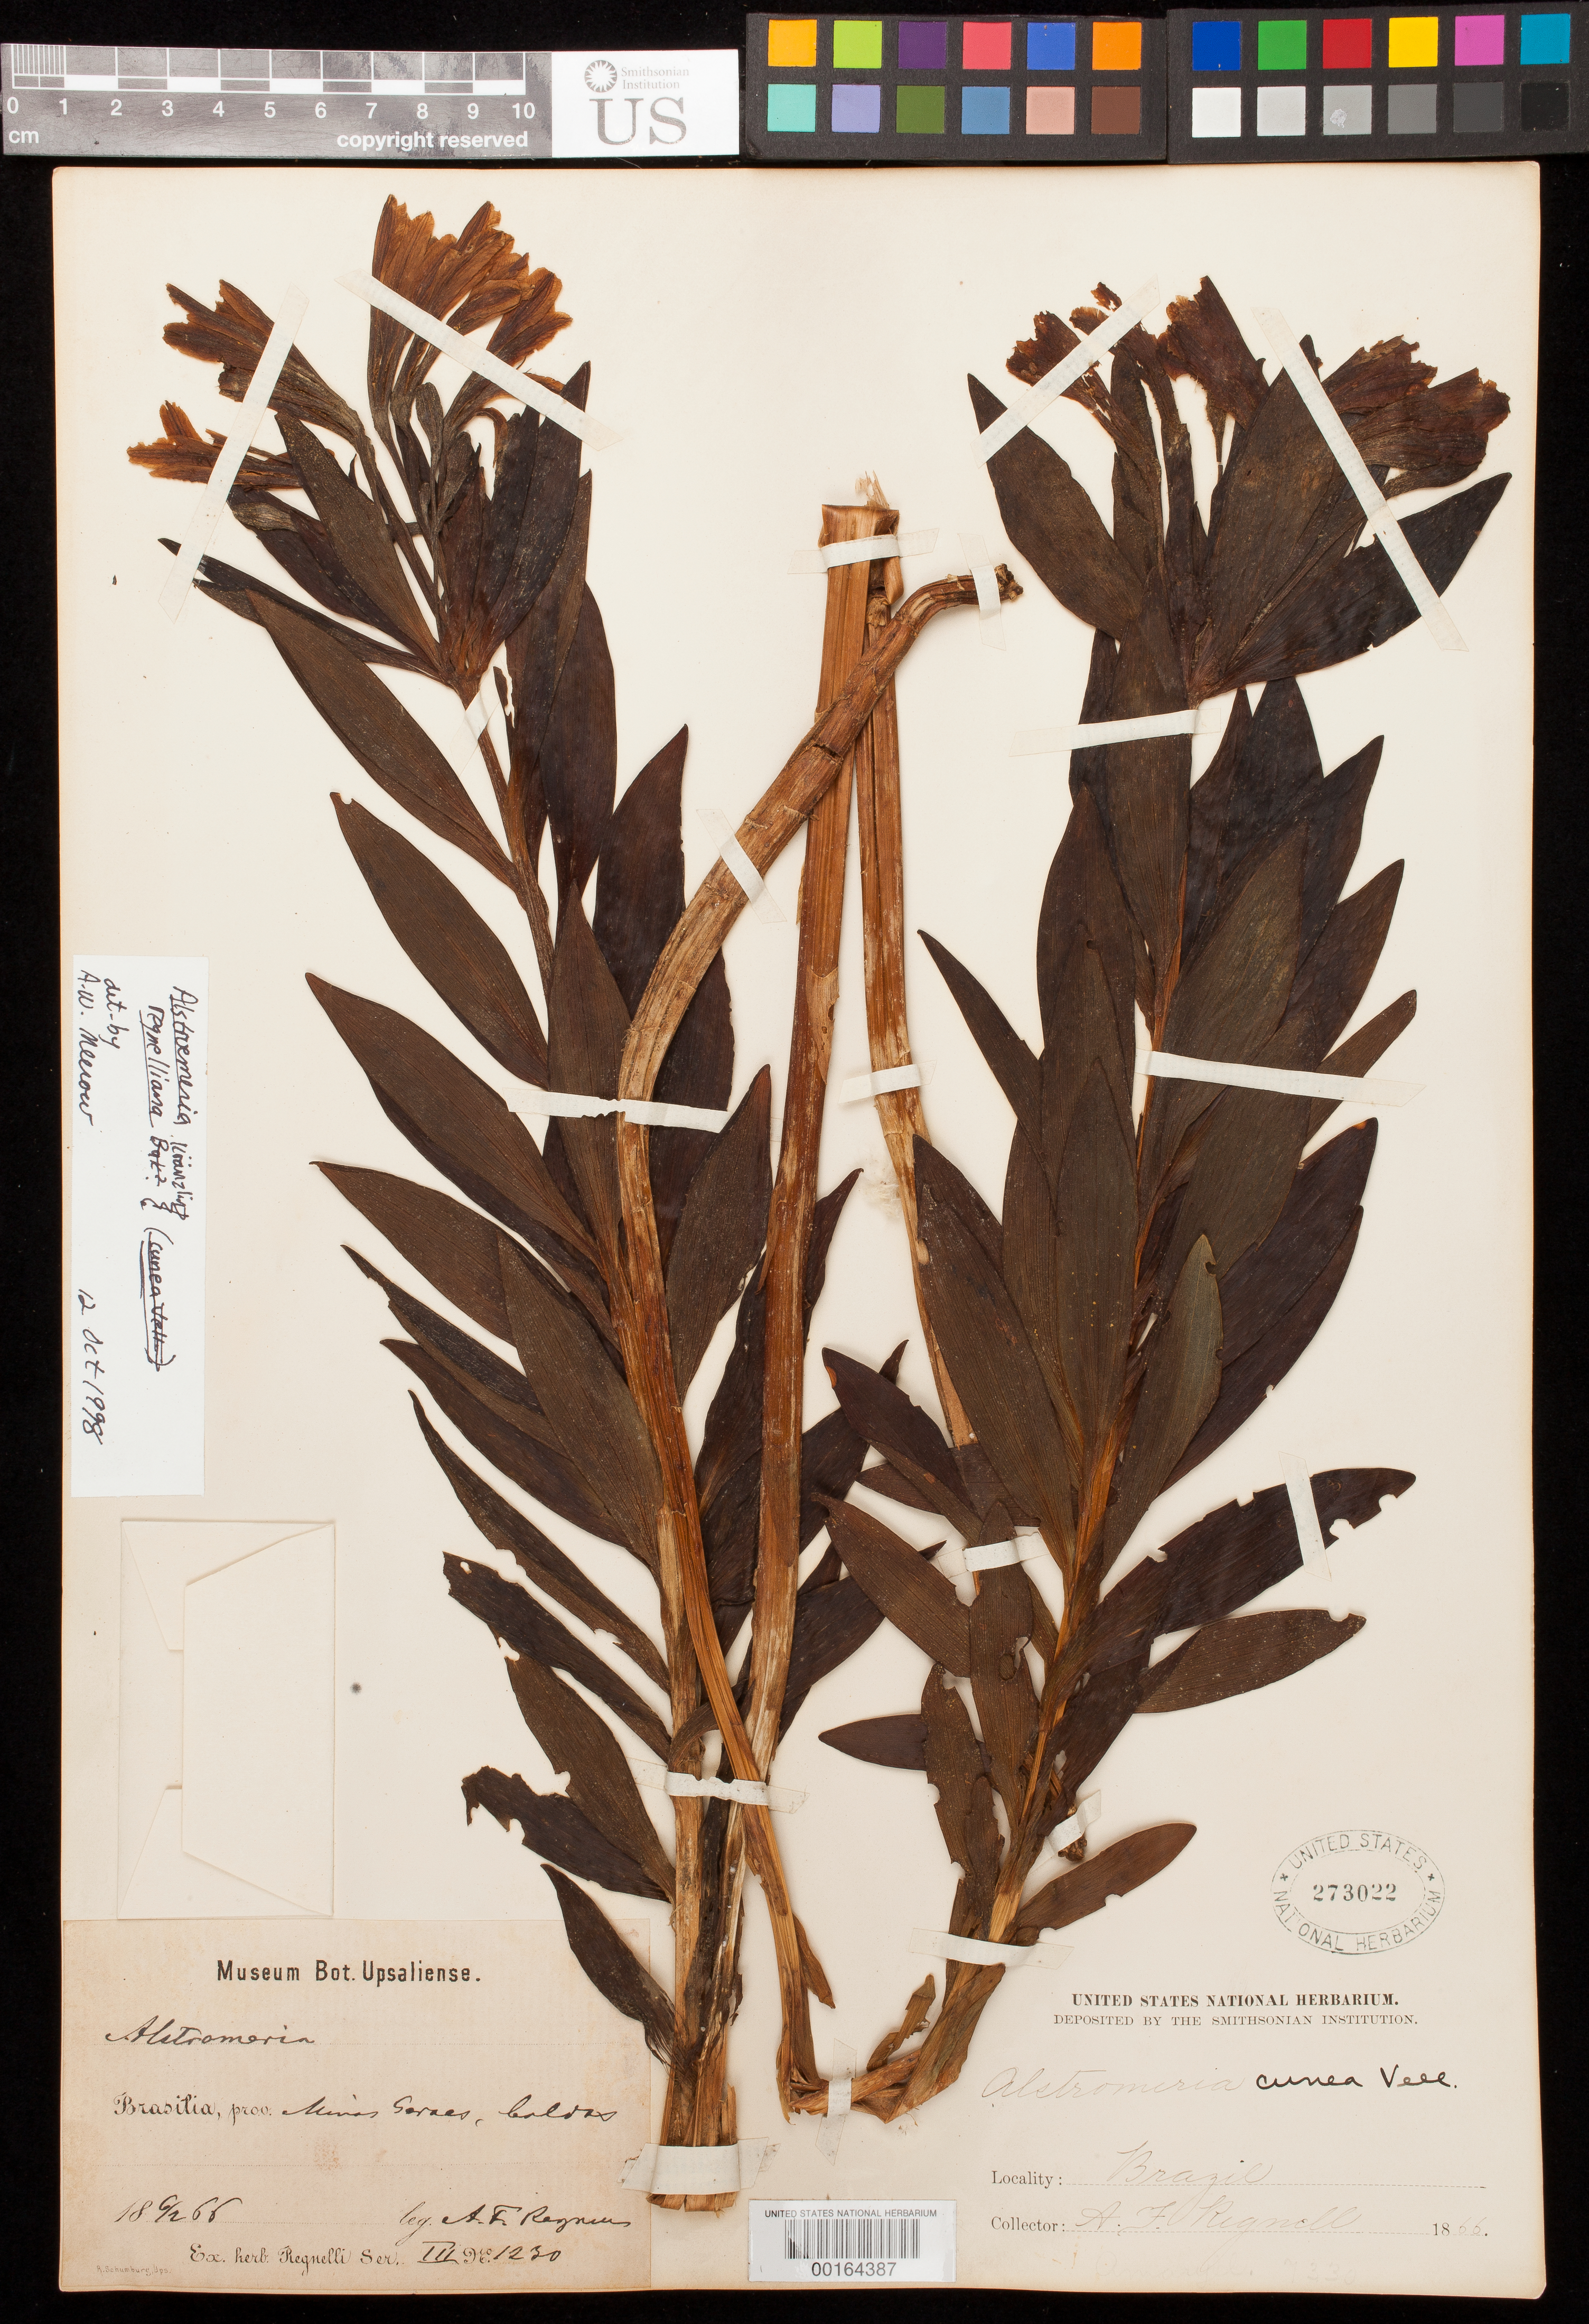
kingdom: Plantae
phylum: Tracheophyta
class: Liliopsida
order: Liliales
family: Alstroemeriaceae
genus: Alstroemeria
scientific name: Alstroemeria regnelliana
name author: Kraenzl.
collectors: A. F. Regnell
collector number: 1230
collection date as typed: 06 Feb 1866 or 02 Jun 1866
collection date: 1866-02-06 or 1866-06-02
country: Brazil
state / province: Minas Gerais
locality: Coldas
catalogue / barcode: US 273022